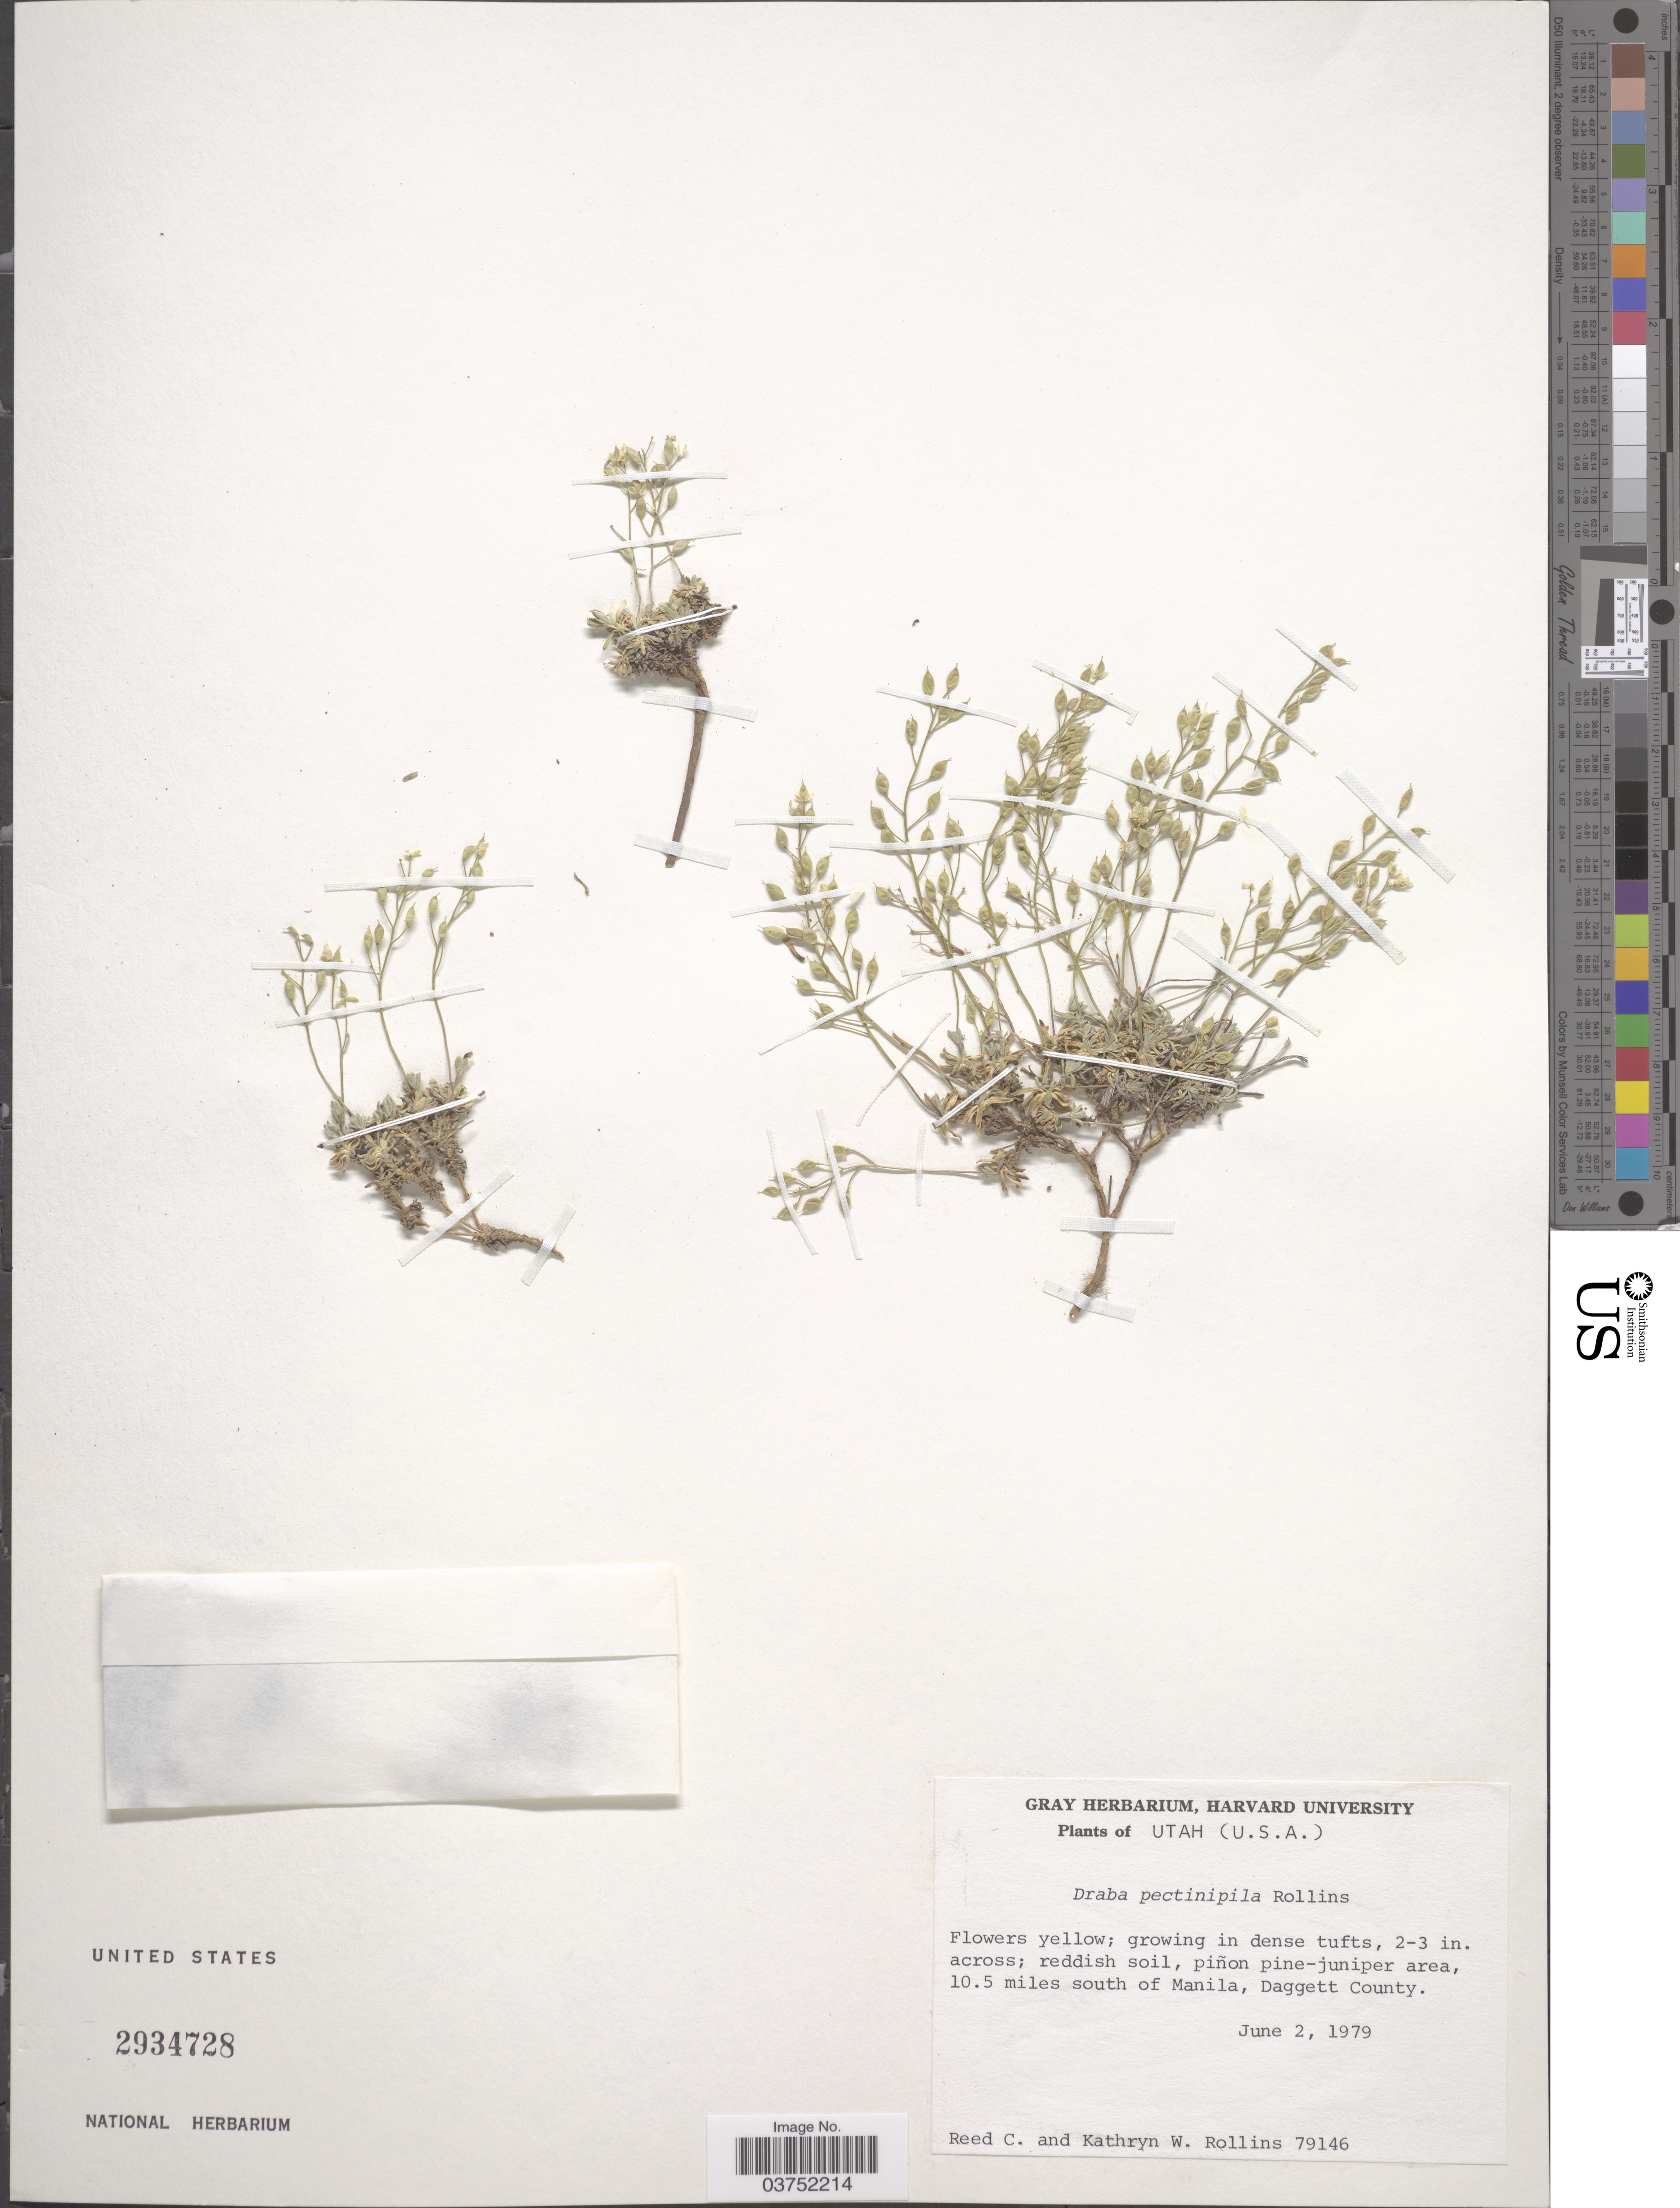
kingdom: Plantae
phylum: Tracheophyta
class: Magnoliopsida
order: Brassicales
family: Brassicaceae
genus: Draba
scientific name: Draba pectinipila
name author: Rollins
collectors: R. C. Rollins & K. W. Rollins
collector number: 79146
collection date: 1979-06-02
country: United States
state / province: Utah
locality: Piñon pine-juniper area, 10.5 miles south of Manila, Daggett County.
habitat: pinon-pine juniper area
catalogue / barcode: US 2934728